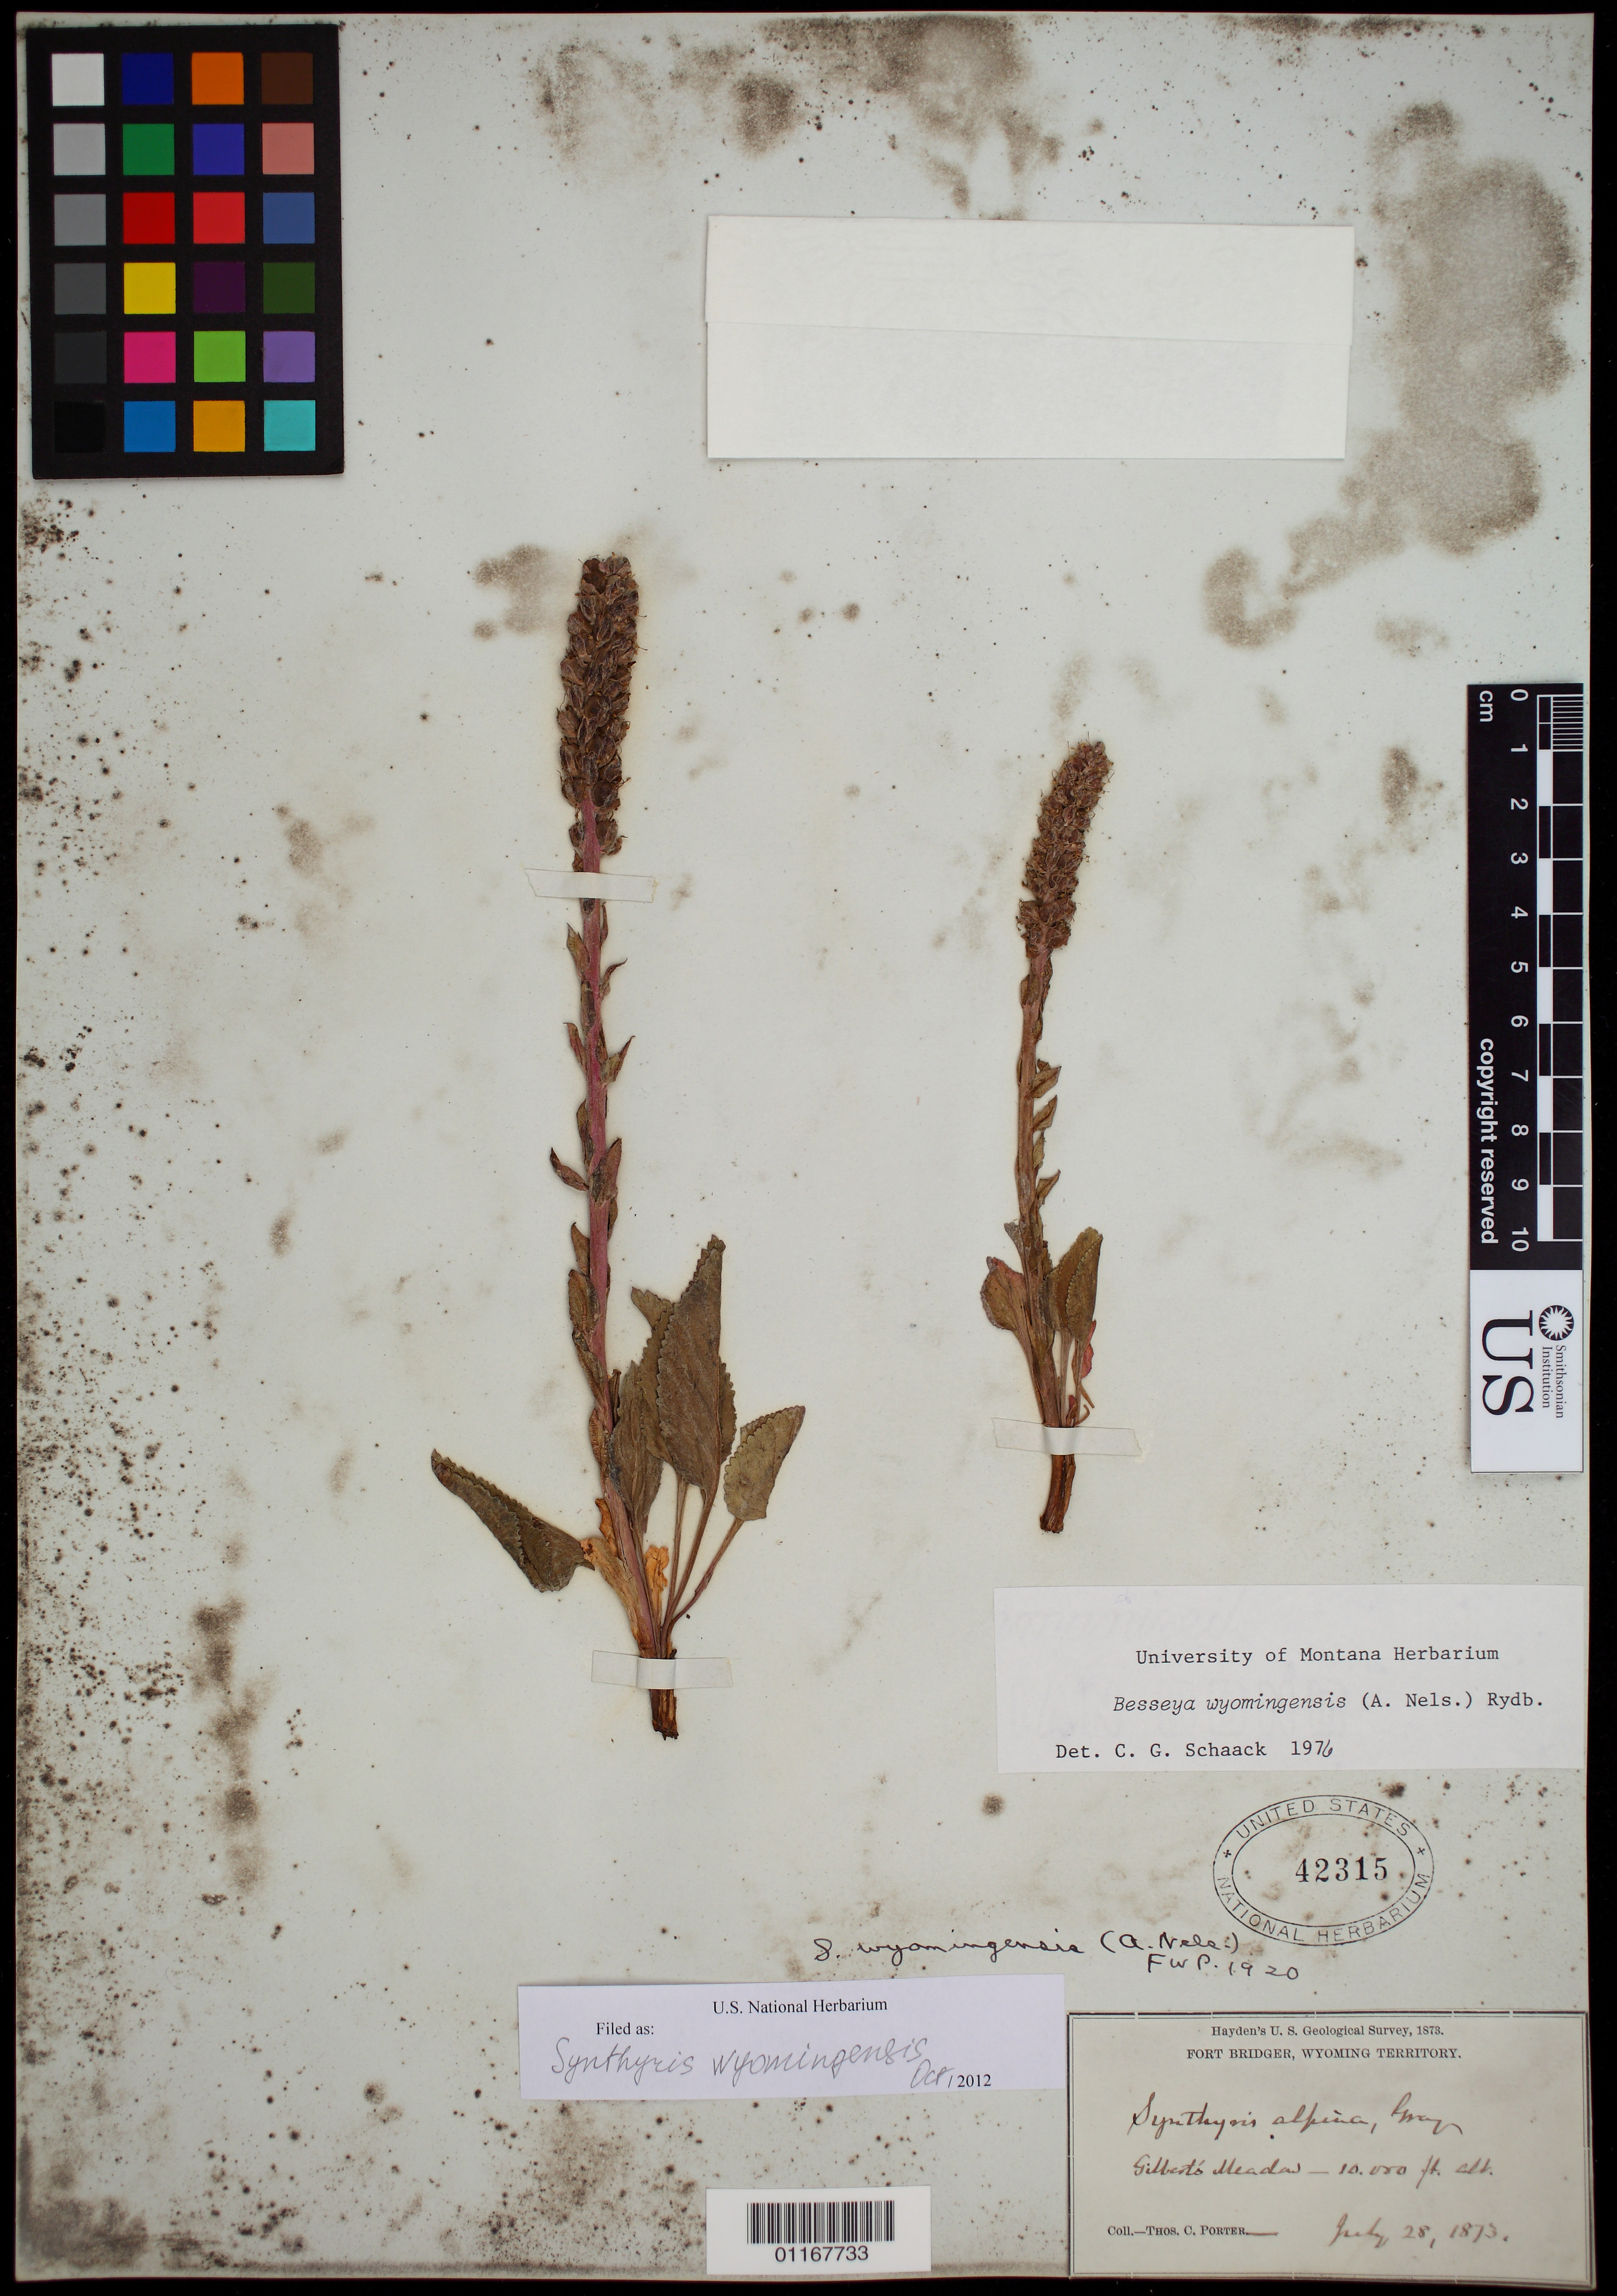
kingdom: Plantae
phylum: Tracheophyta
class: Magnoliopsida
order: Lamiales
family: Plantaginaceae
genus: Synthyris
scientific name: Synthyris wyomingensis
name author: A. Heller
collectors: T. C. Porter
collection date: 1873-07-28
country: United States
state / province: Wyoming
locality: Fort Bridger, [Silberto] meadow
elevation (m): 3048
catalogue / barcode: US 42315